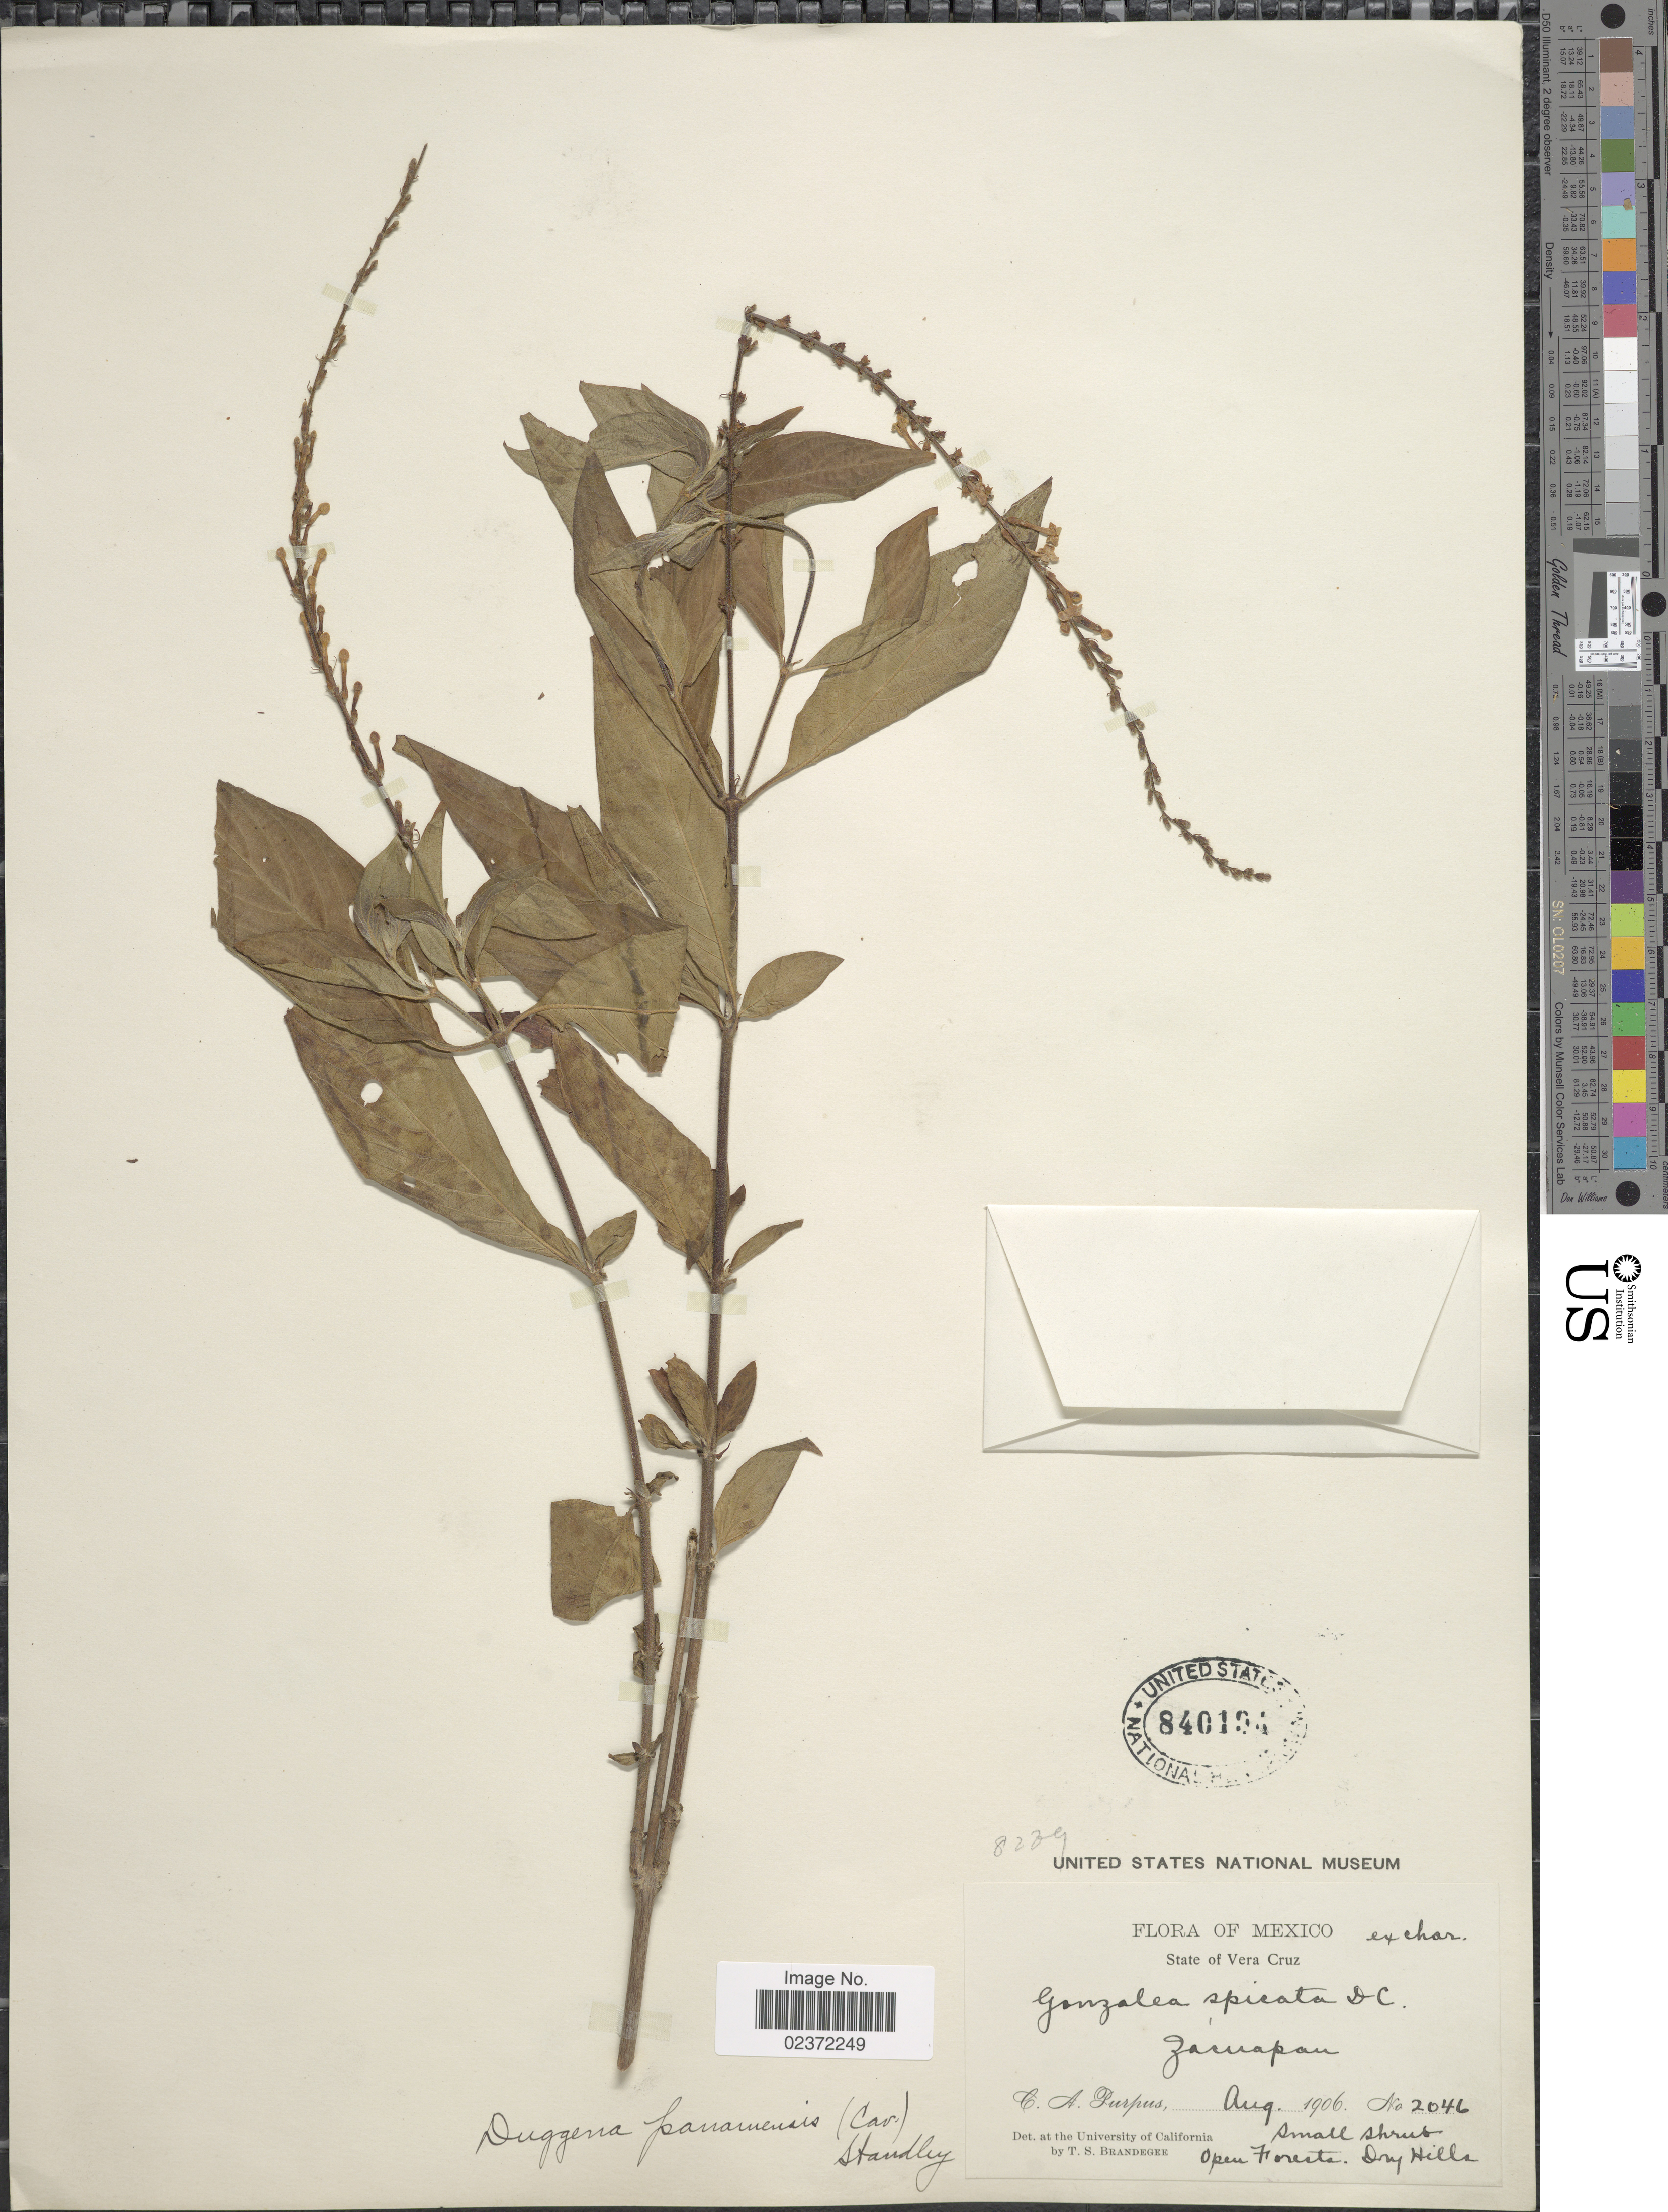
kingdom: Plantae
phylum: Tracheophyta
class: Magnoliopsida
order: Gentianales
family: Rubiaceae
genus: Gonzalagunia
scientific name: Gonzalagunia panamensis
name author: (Cav.) K. Schum.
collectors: T. S. Brandegee (herbarium)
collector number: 2046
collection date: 1906-08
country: Mexico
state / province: Veracruz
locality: Zacuapan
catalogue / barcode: US 840194